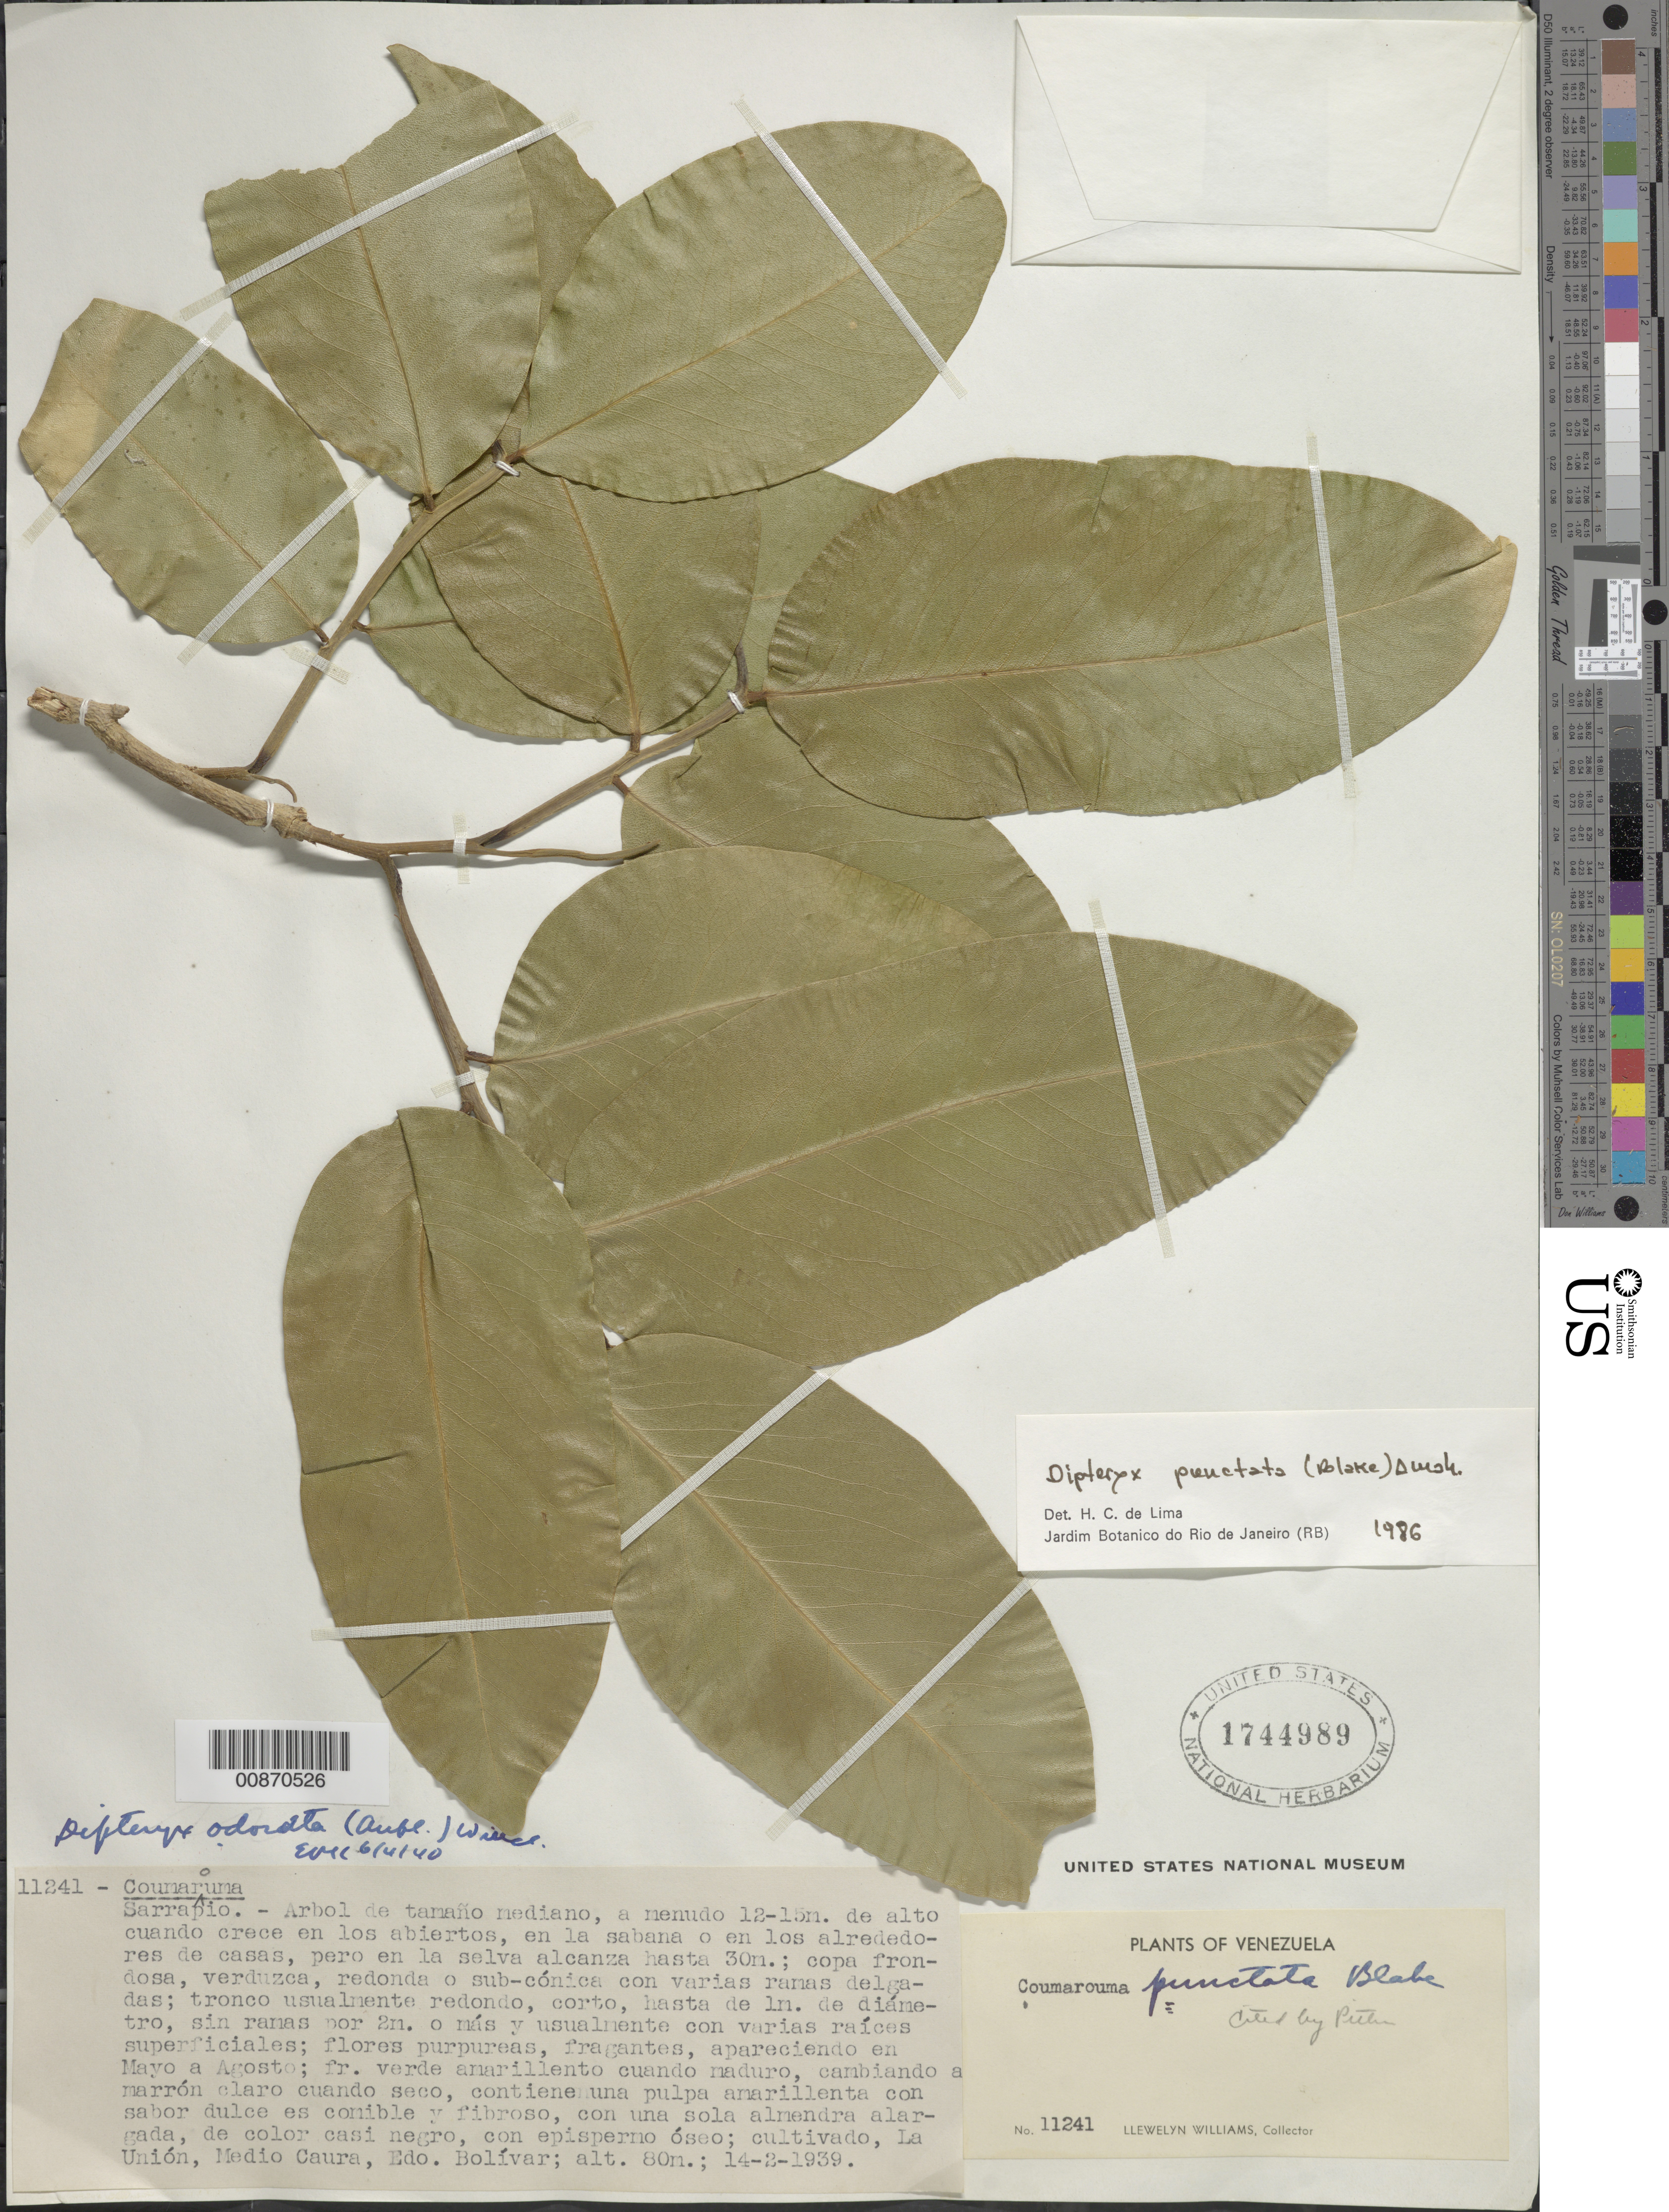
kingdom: Plantae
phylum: Tracheophyta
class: Magnoliopsida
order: Fabales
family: Fabaceae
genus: Dipteryx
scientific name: Dipteryx punctata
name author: (S.F. Blake) Amshoff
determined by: Lima, H. C. de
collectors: Ll. Williams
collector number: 11241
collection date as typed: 12-Feb-39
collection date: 1939-02-12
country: Venezuela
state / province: Bolívar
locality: La Unión, Medio Caura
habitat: Sabana o en los alrededores de casas, pero en la selva alcanza hasta 30m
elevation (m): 80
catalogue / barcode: US 1744989